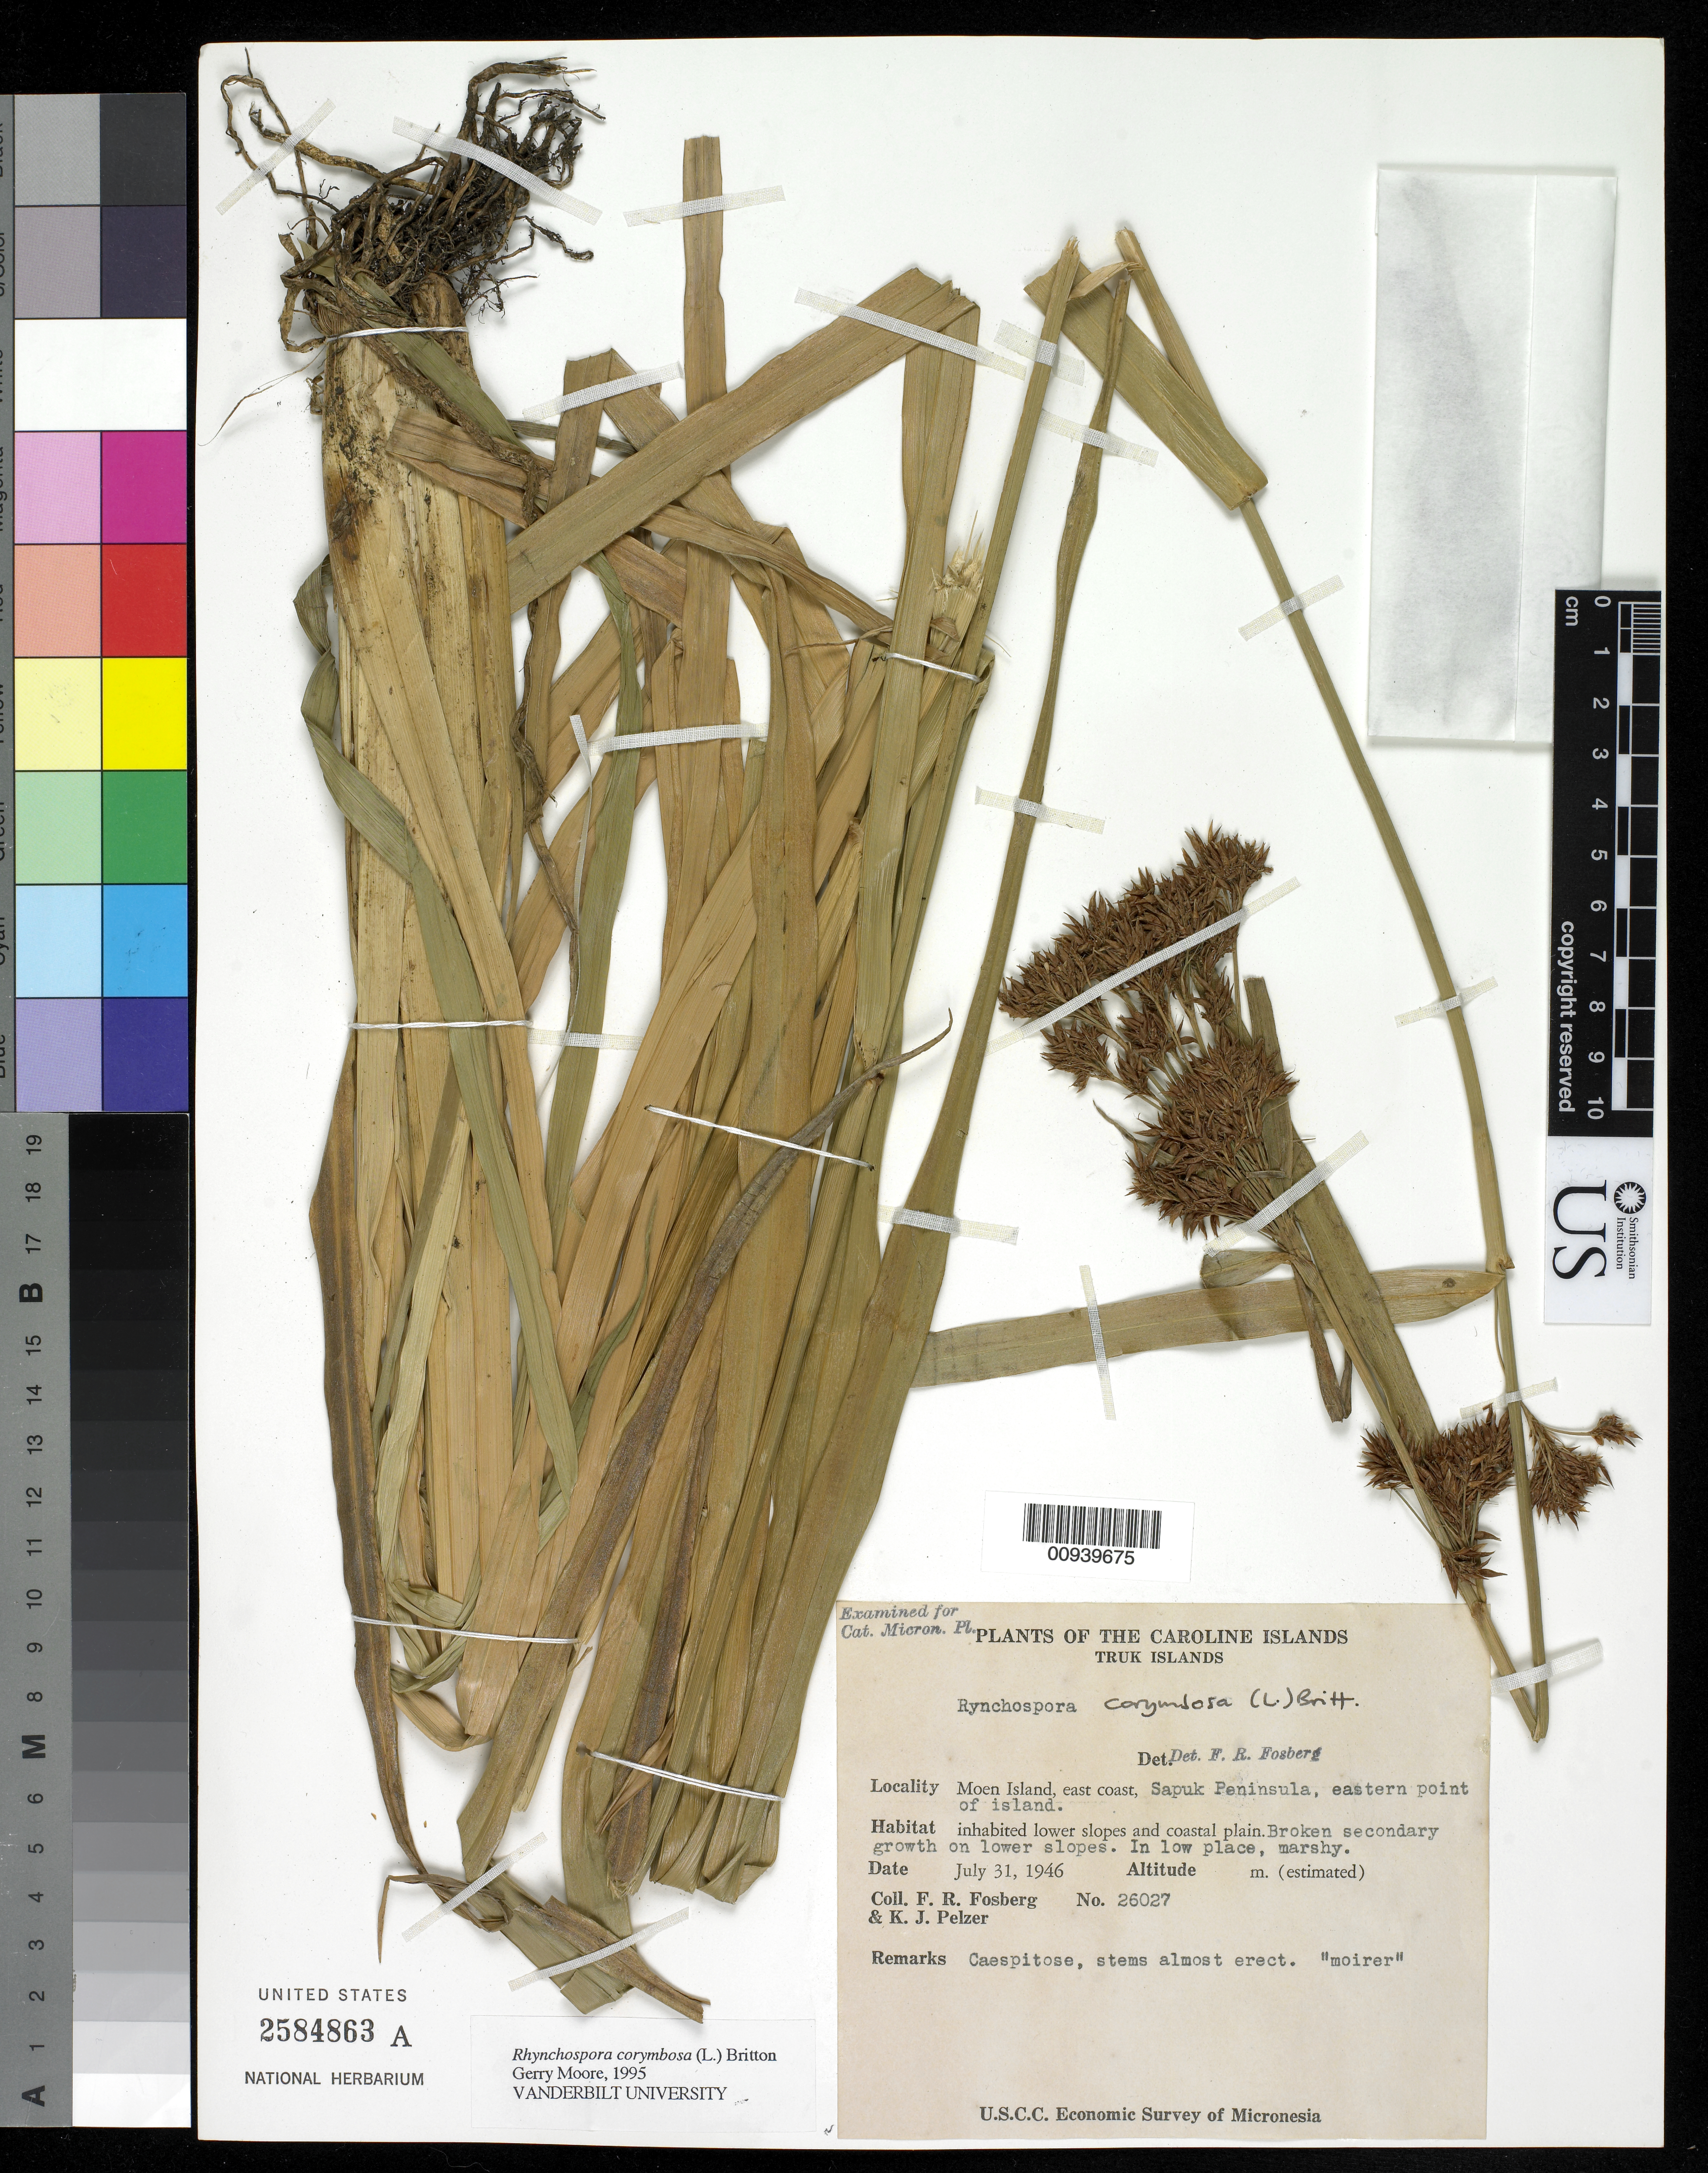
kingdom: Plantae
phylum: Tracheophyta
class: Liliopsida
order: Poales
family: Cyperaceae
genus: Rhynchospora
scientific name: Rhynchospora corymbosa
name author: (L.) Britton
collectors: F. R. Fosberg & K. J. Pelzer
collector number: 26027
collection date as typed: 31 Jul 1946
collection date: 1946-07-31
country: Micronesia, Federated States of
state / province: Truk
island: Moen [Wono]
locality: east coast, Sapuk Peninsula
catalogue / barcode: US 2584863